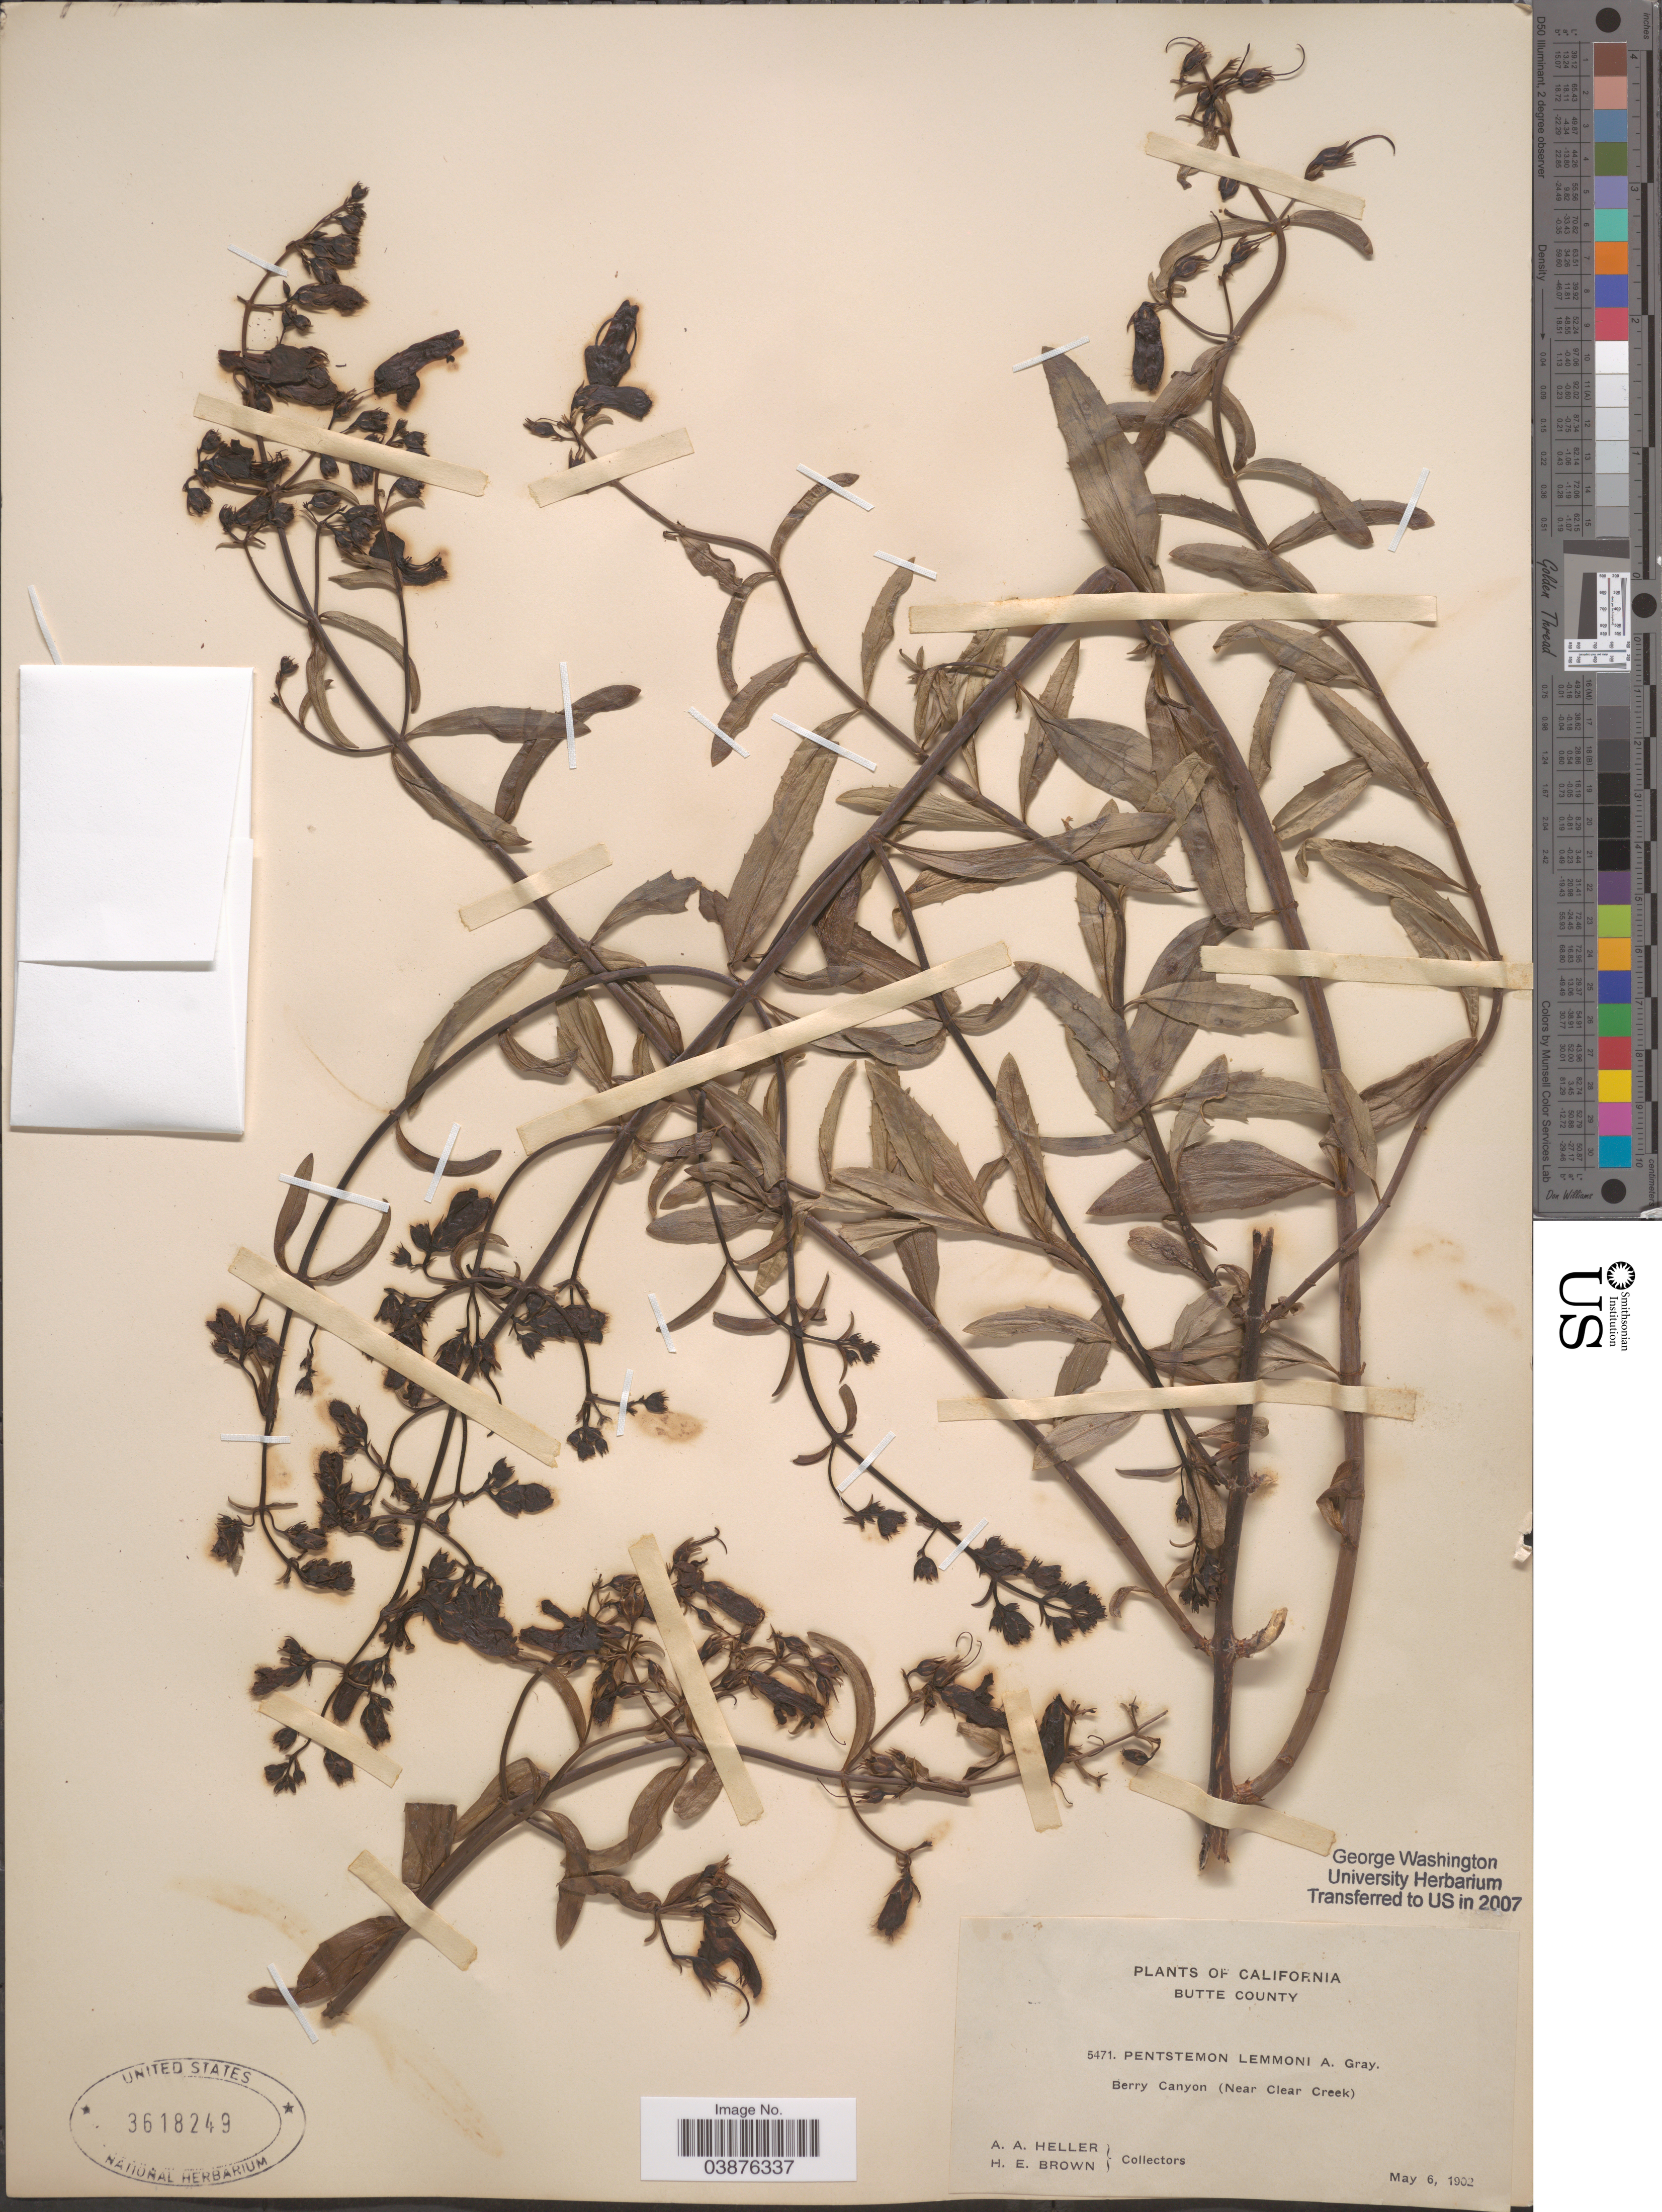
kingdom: Plantae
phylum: Tracheophyta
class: Magnoliopsida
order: Lamiales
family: Plantaginaceae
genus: Penstemon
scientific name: Penstemon lemmonii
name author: A. Gray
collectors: A. A. Heller & H. E. Brown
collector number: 5471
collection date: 1902-05-06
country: United States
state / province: California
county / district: Butte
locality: Butte County. Berry Canyon (Near Clear Creek).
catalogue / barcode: US 3618249